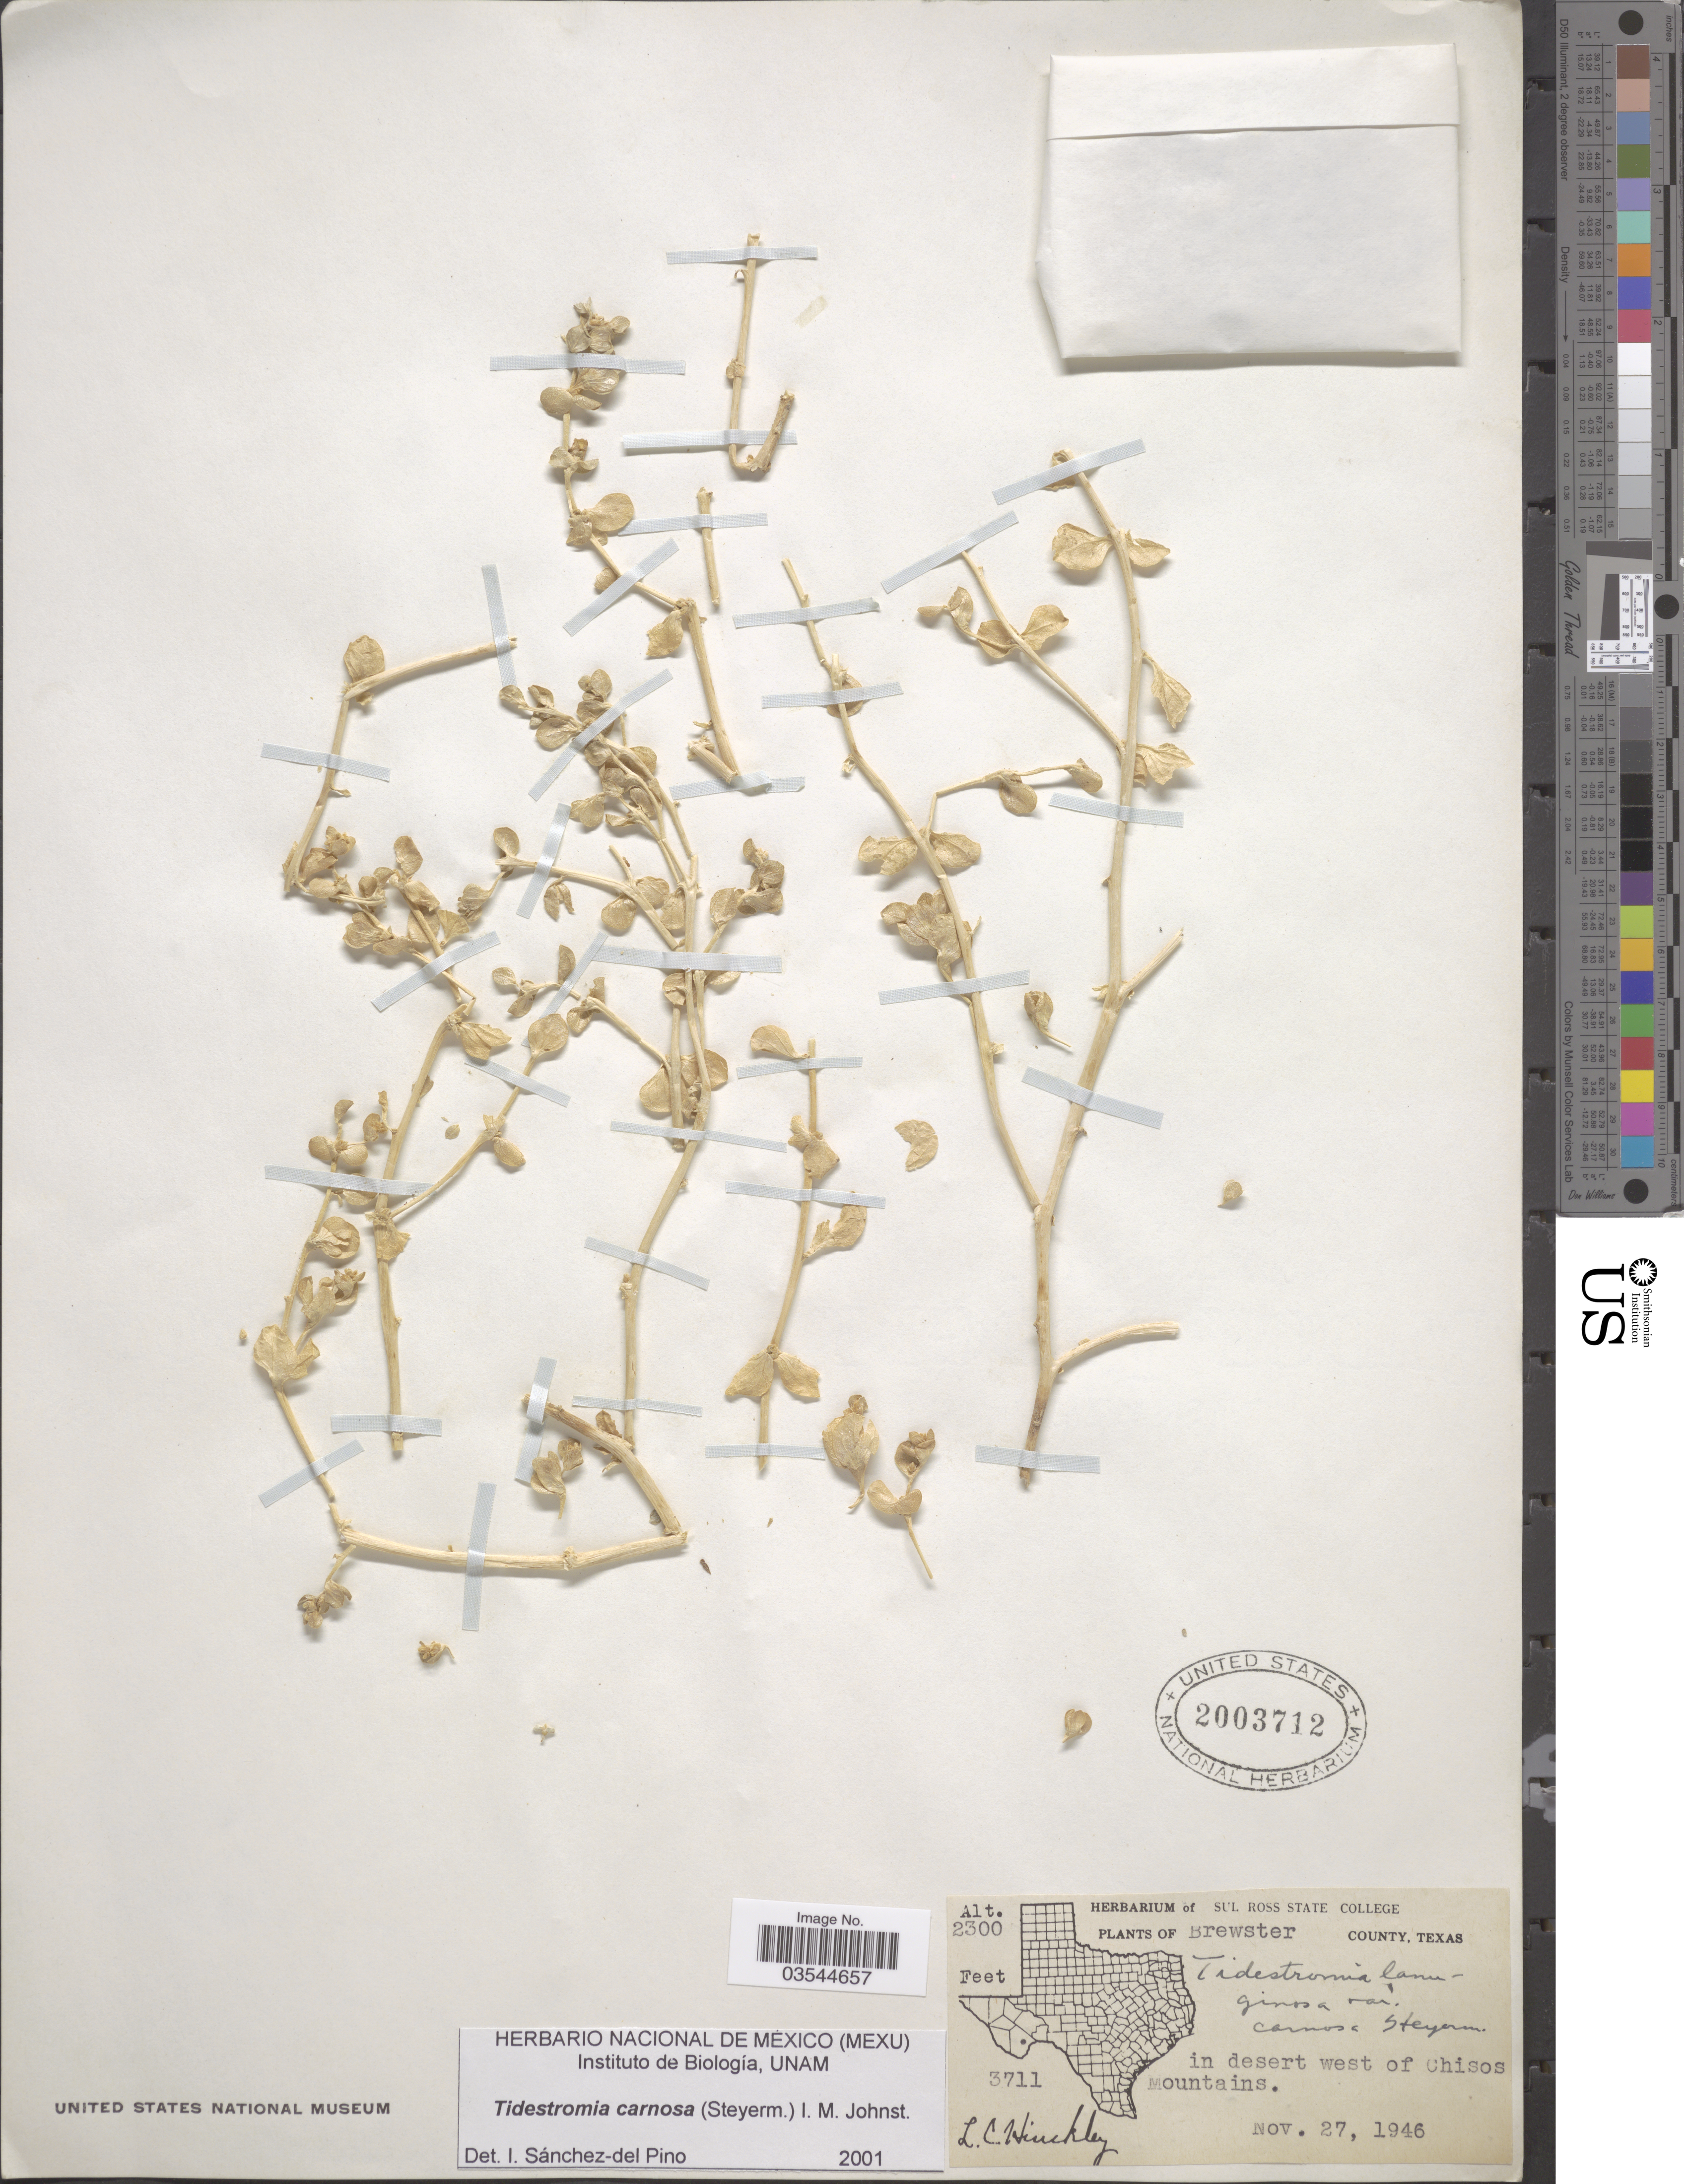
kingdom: Plantae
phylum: Tracheophyta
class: Magnoliopsida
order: Caryophyllales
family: Amaranthaceae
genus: Tidestromia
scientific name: Tidestromia carnosa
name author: (Steyerm.) I.M. Johnst.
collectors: L. Hinckley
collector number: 3711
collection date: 1946-11-27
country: United States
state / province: Texas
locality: Brewster County. In desert west of Chisos Mountains.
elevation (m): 701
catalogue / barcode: US 2003712